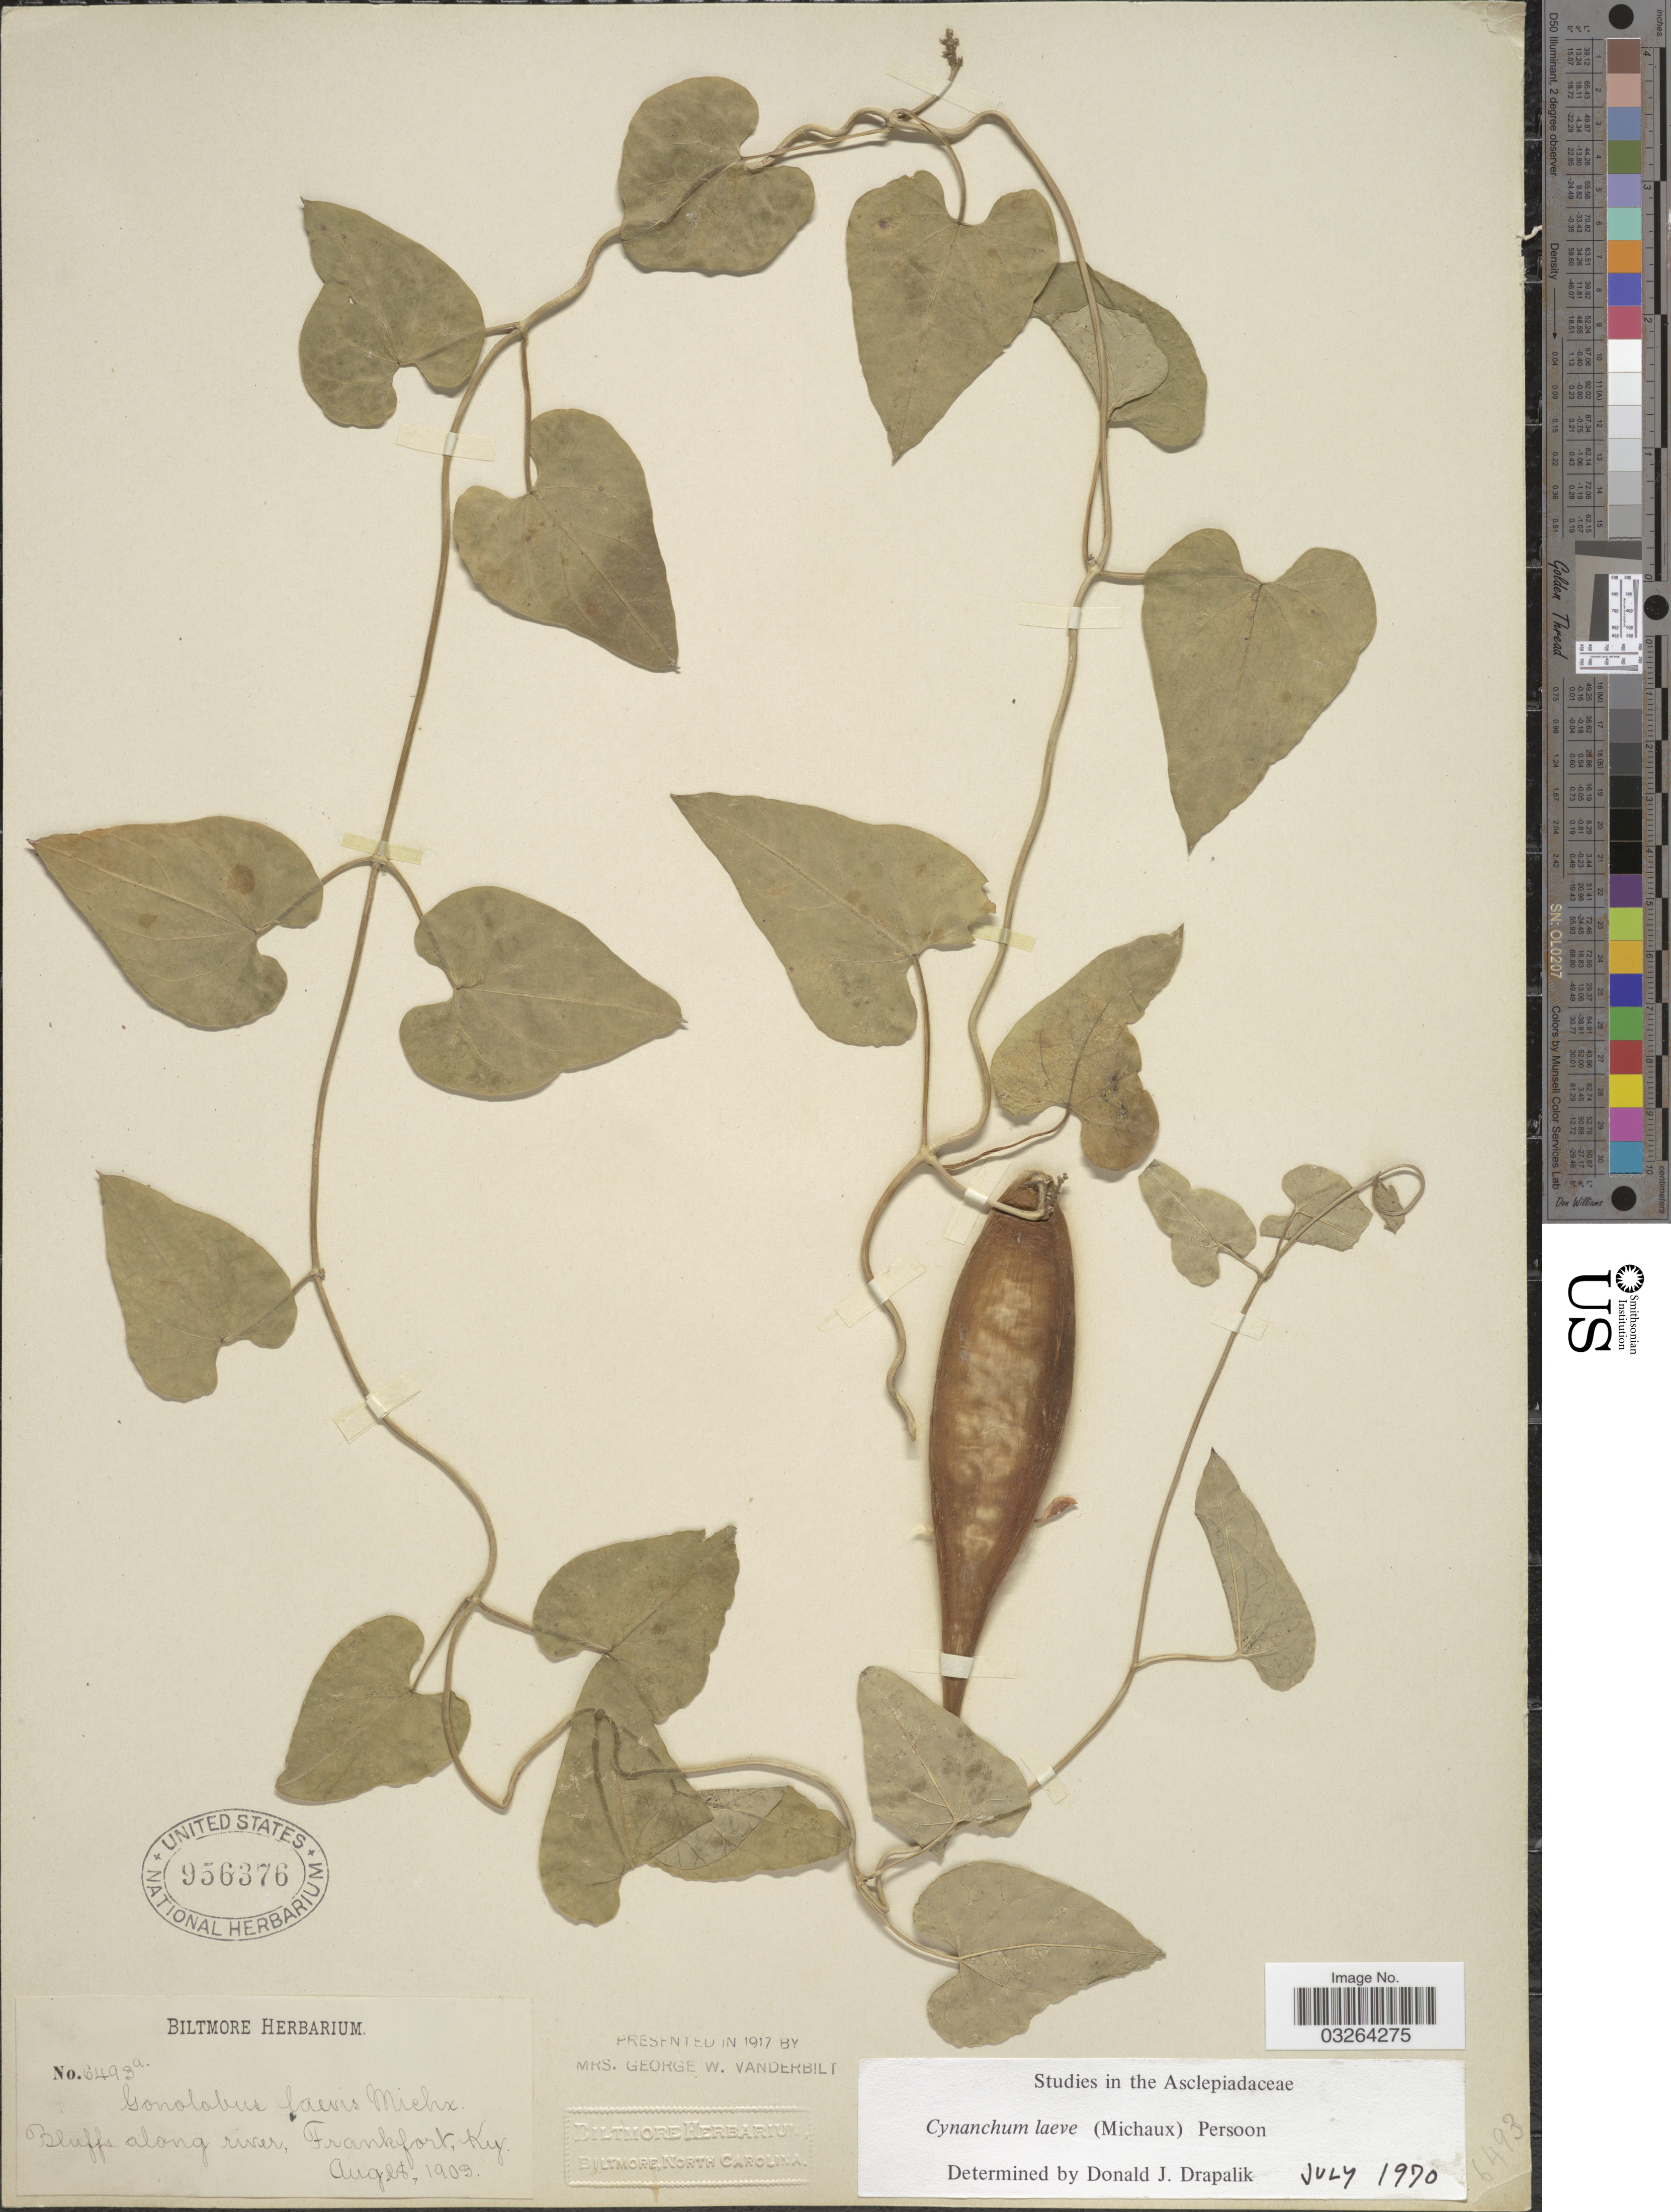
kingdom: Plantae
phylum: Tracheophyta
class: Magnoliopsida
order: Gentianales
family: Apocynaceae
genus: Cynanchum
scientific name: Cynanchum laeve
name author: (Michx.) Pers.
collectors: ex herb. Biltmore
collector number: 6493a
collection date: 1903-08-28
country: United States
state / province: Kentucky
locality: Bluffs along river, Frankfort, Ky.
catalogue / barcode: US 956376